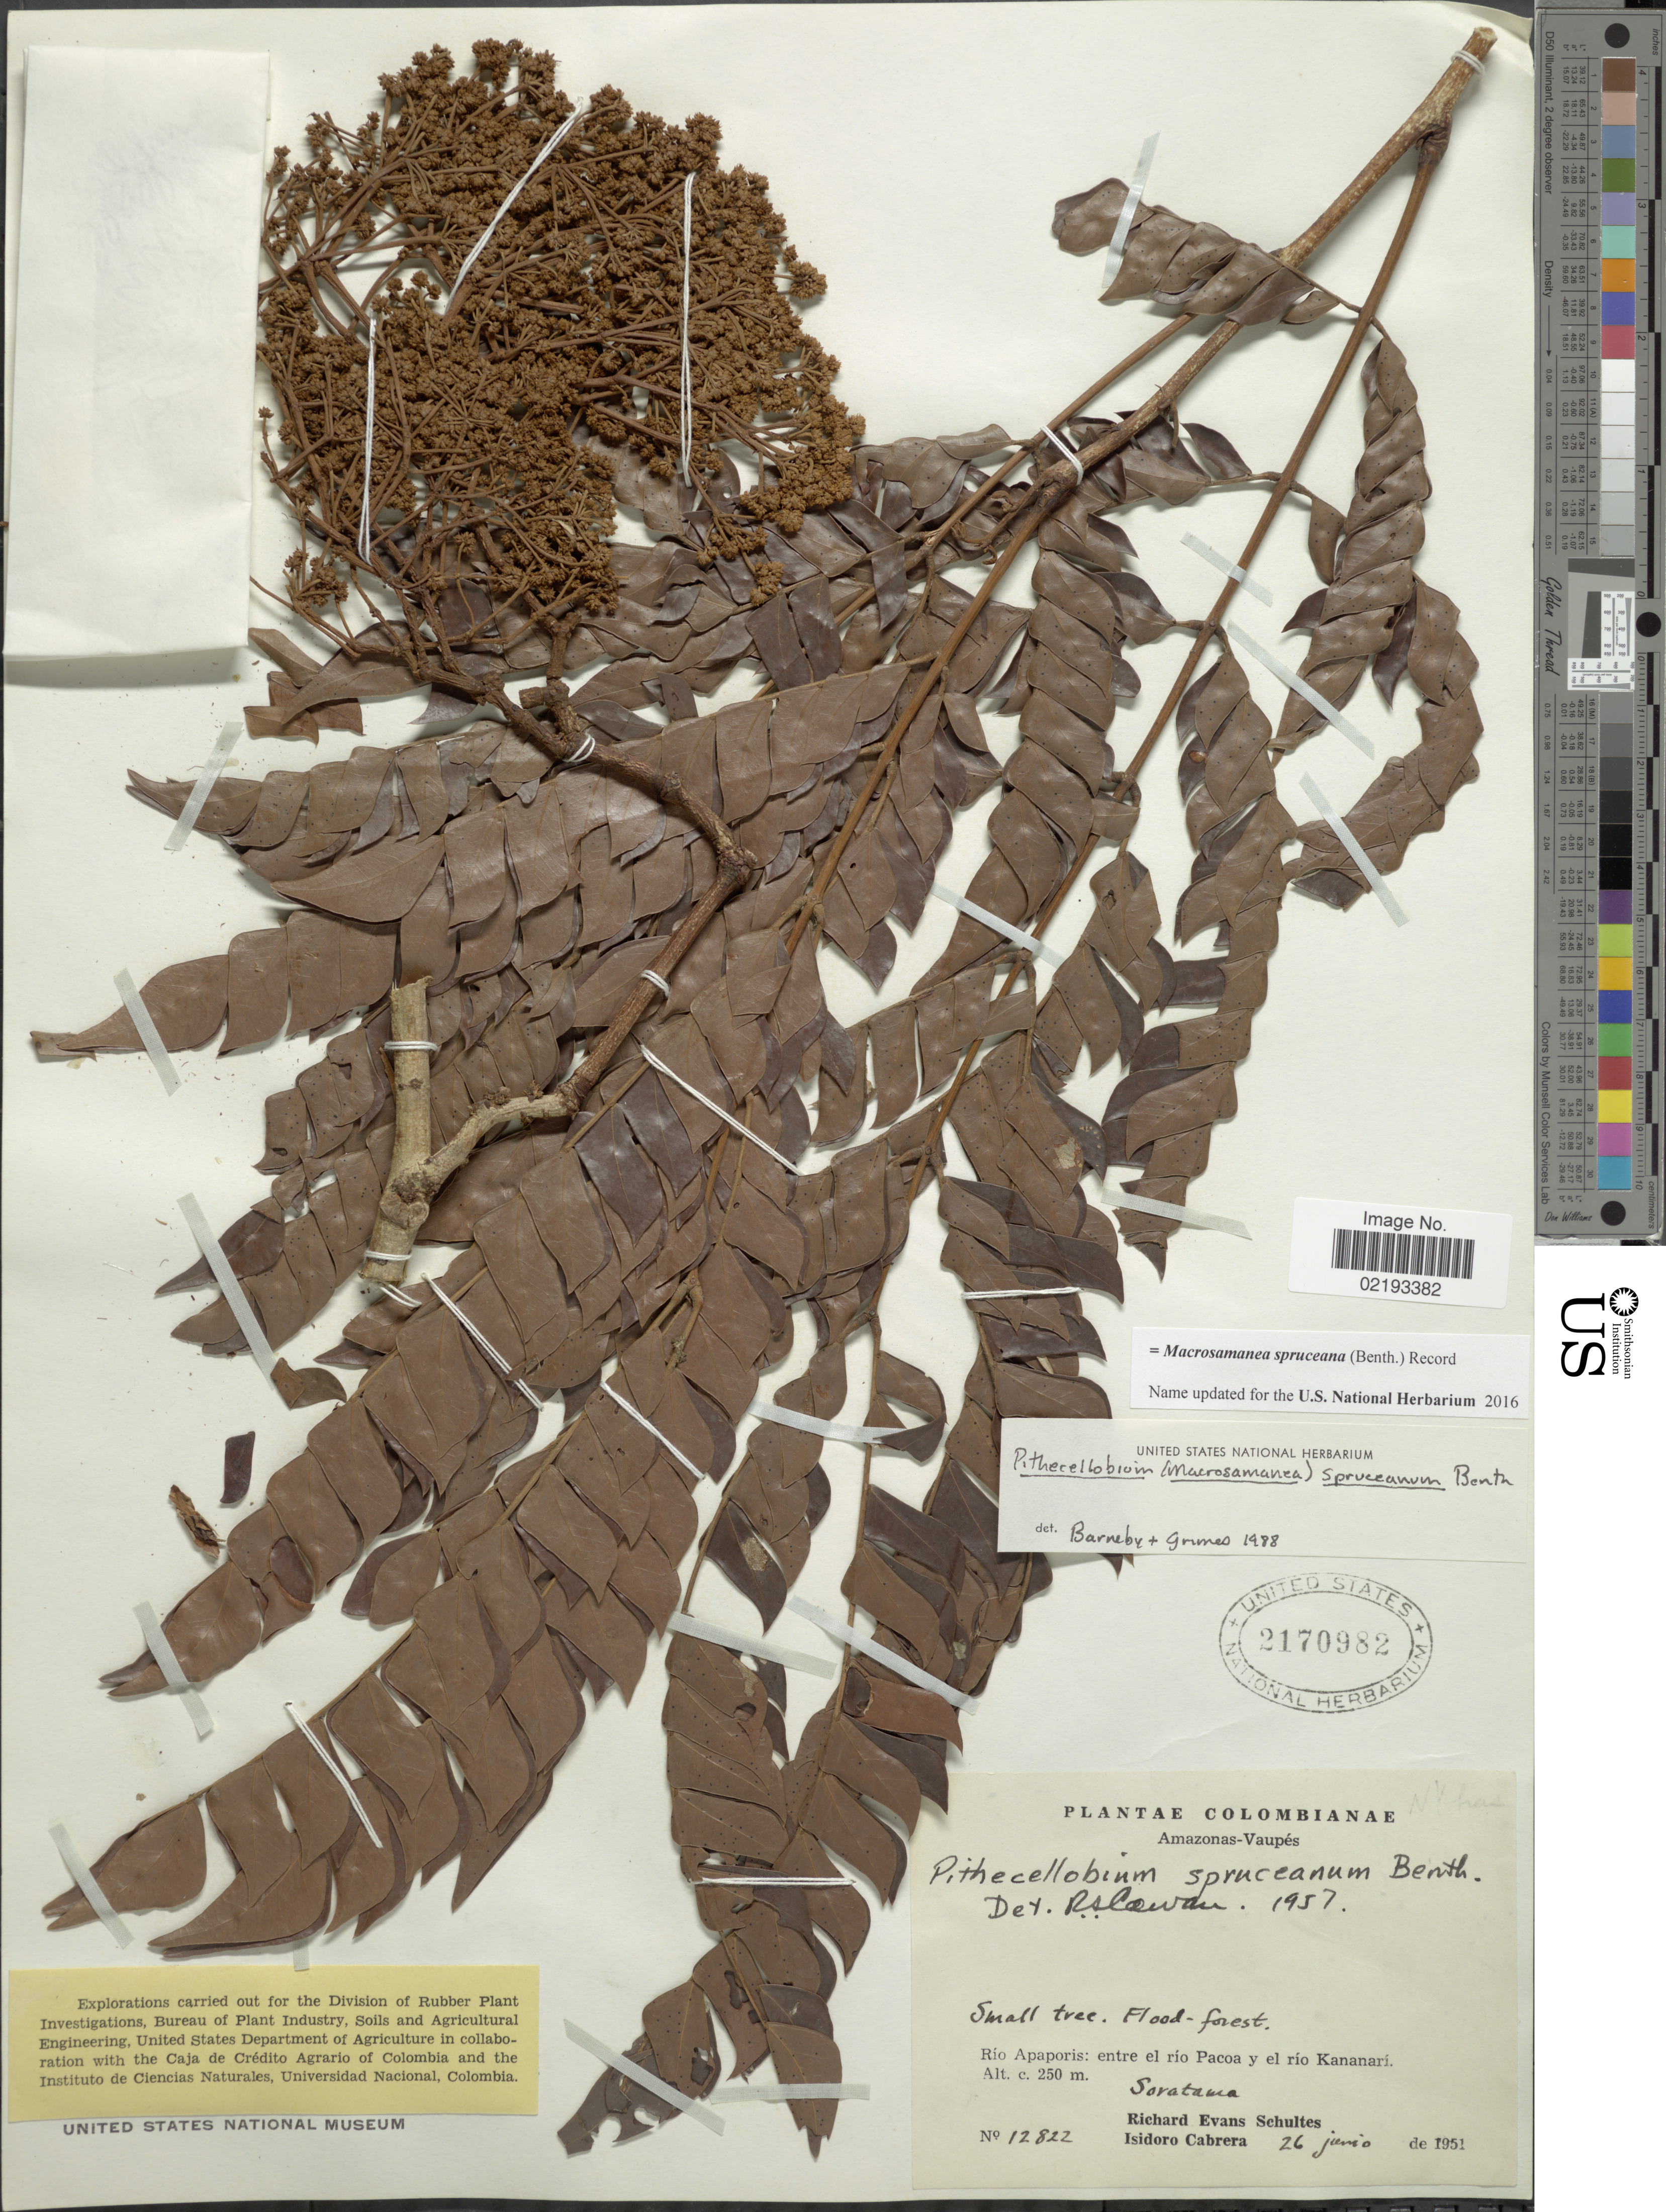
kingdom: Plantae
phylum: Tracheophyta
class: Magnoliopsida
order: Fabales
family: Fabaceae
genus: Macrosamanea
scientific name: Macrosamanea spruceana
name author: (Benth.) Killip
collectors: R. E. Schultes & I. Cabrera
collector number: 12822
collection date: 1951-06-26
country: Colombia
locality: Amazonas-Vaupés, Rio Apaporis: entre el río Pacoa y el río Kananari, Soratama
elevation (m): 250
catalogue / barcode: US 2170982